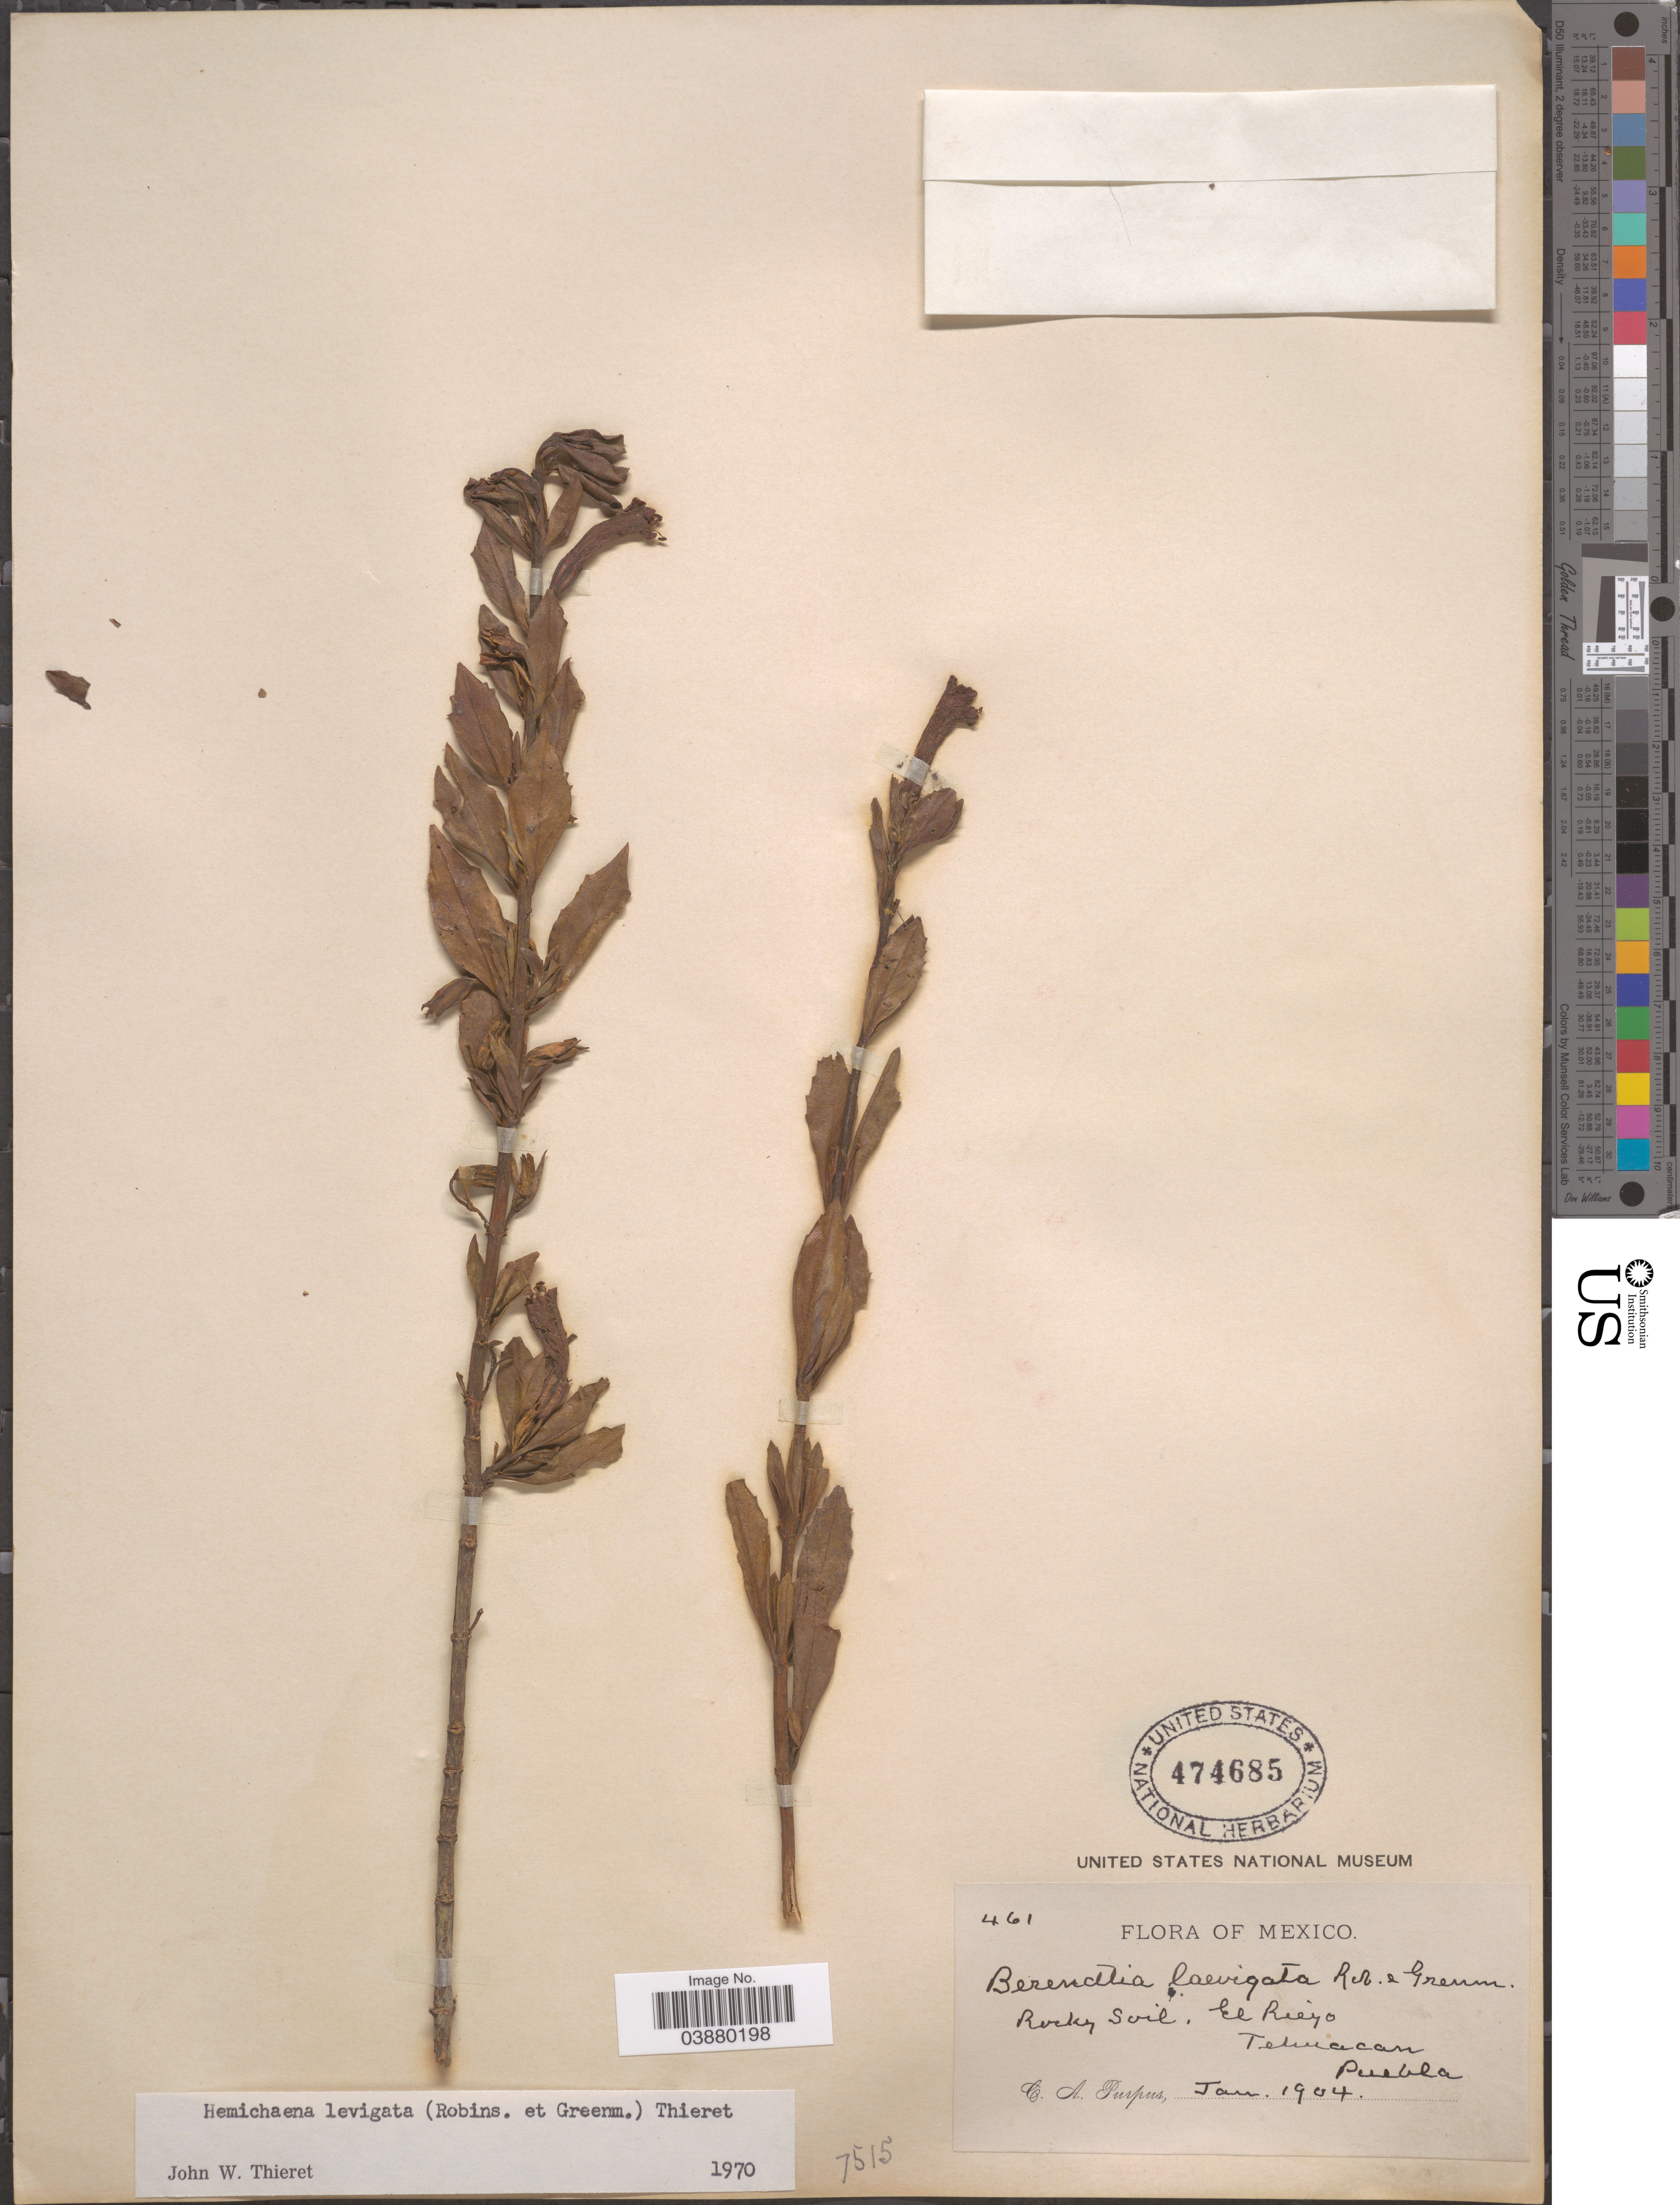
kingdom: Plantae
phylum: Tracheophyta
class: Magnoliopsida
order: Lamiales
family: Phrymaceae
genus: Hemichaena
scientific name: Hemichaena levigata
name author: (B.L. Rob. & Greenm.) Thieret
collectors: C. A. Purpus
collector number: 461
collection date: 1904-01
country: Mexico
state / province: Puebla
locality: El Riego, Tehuacan.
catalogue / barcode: US 474685